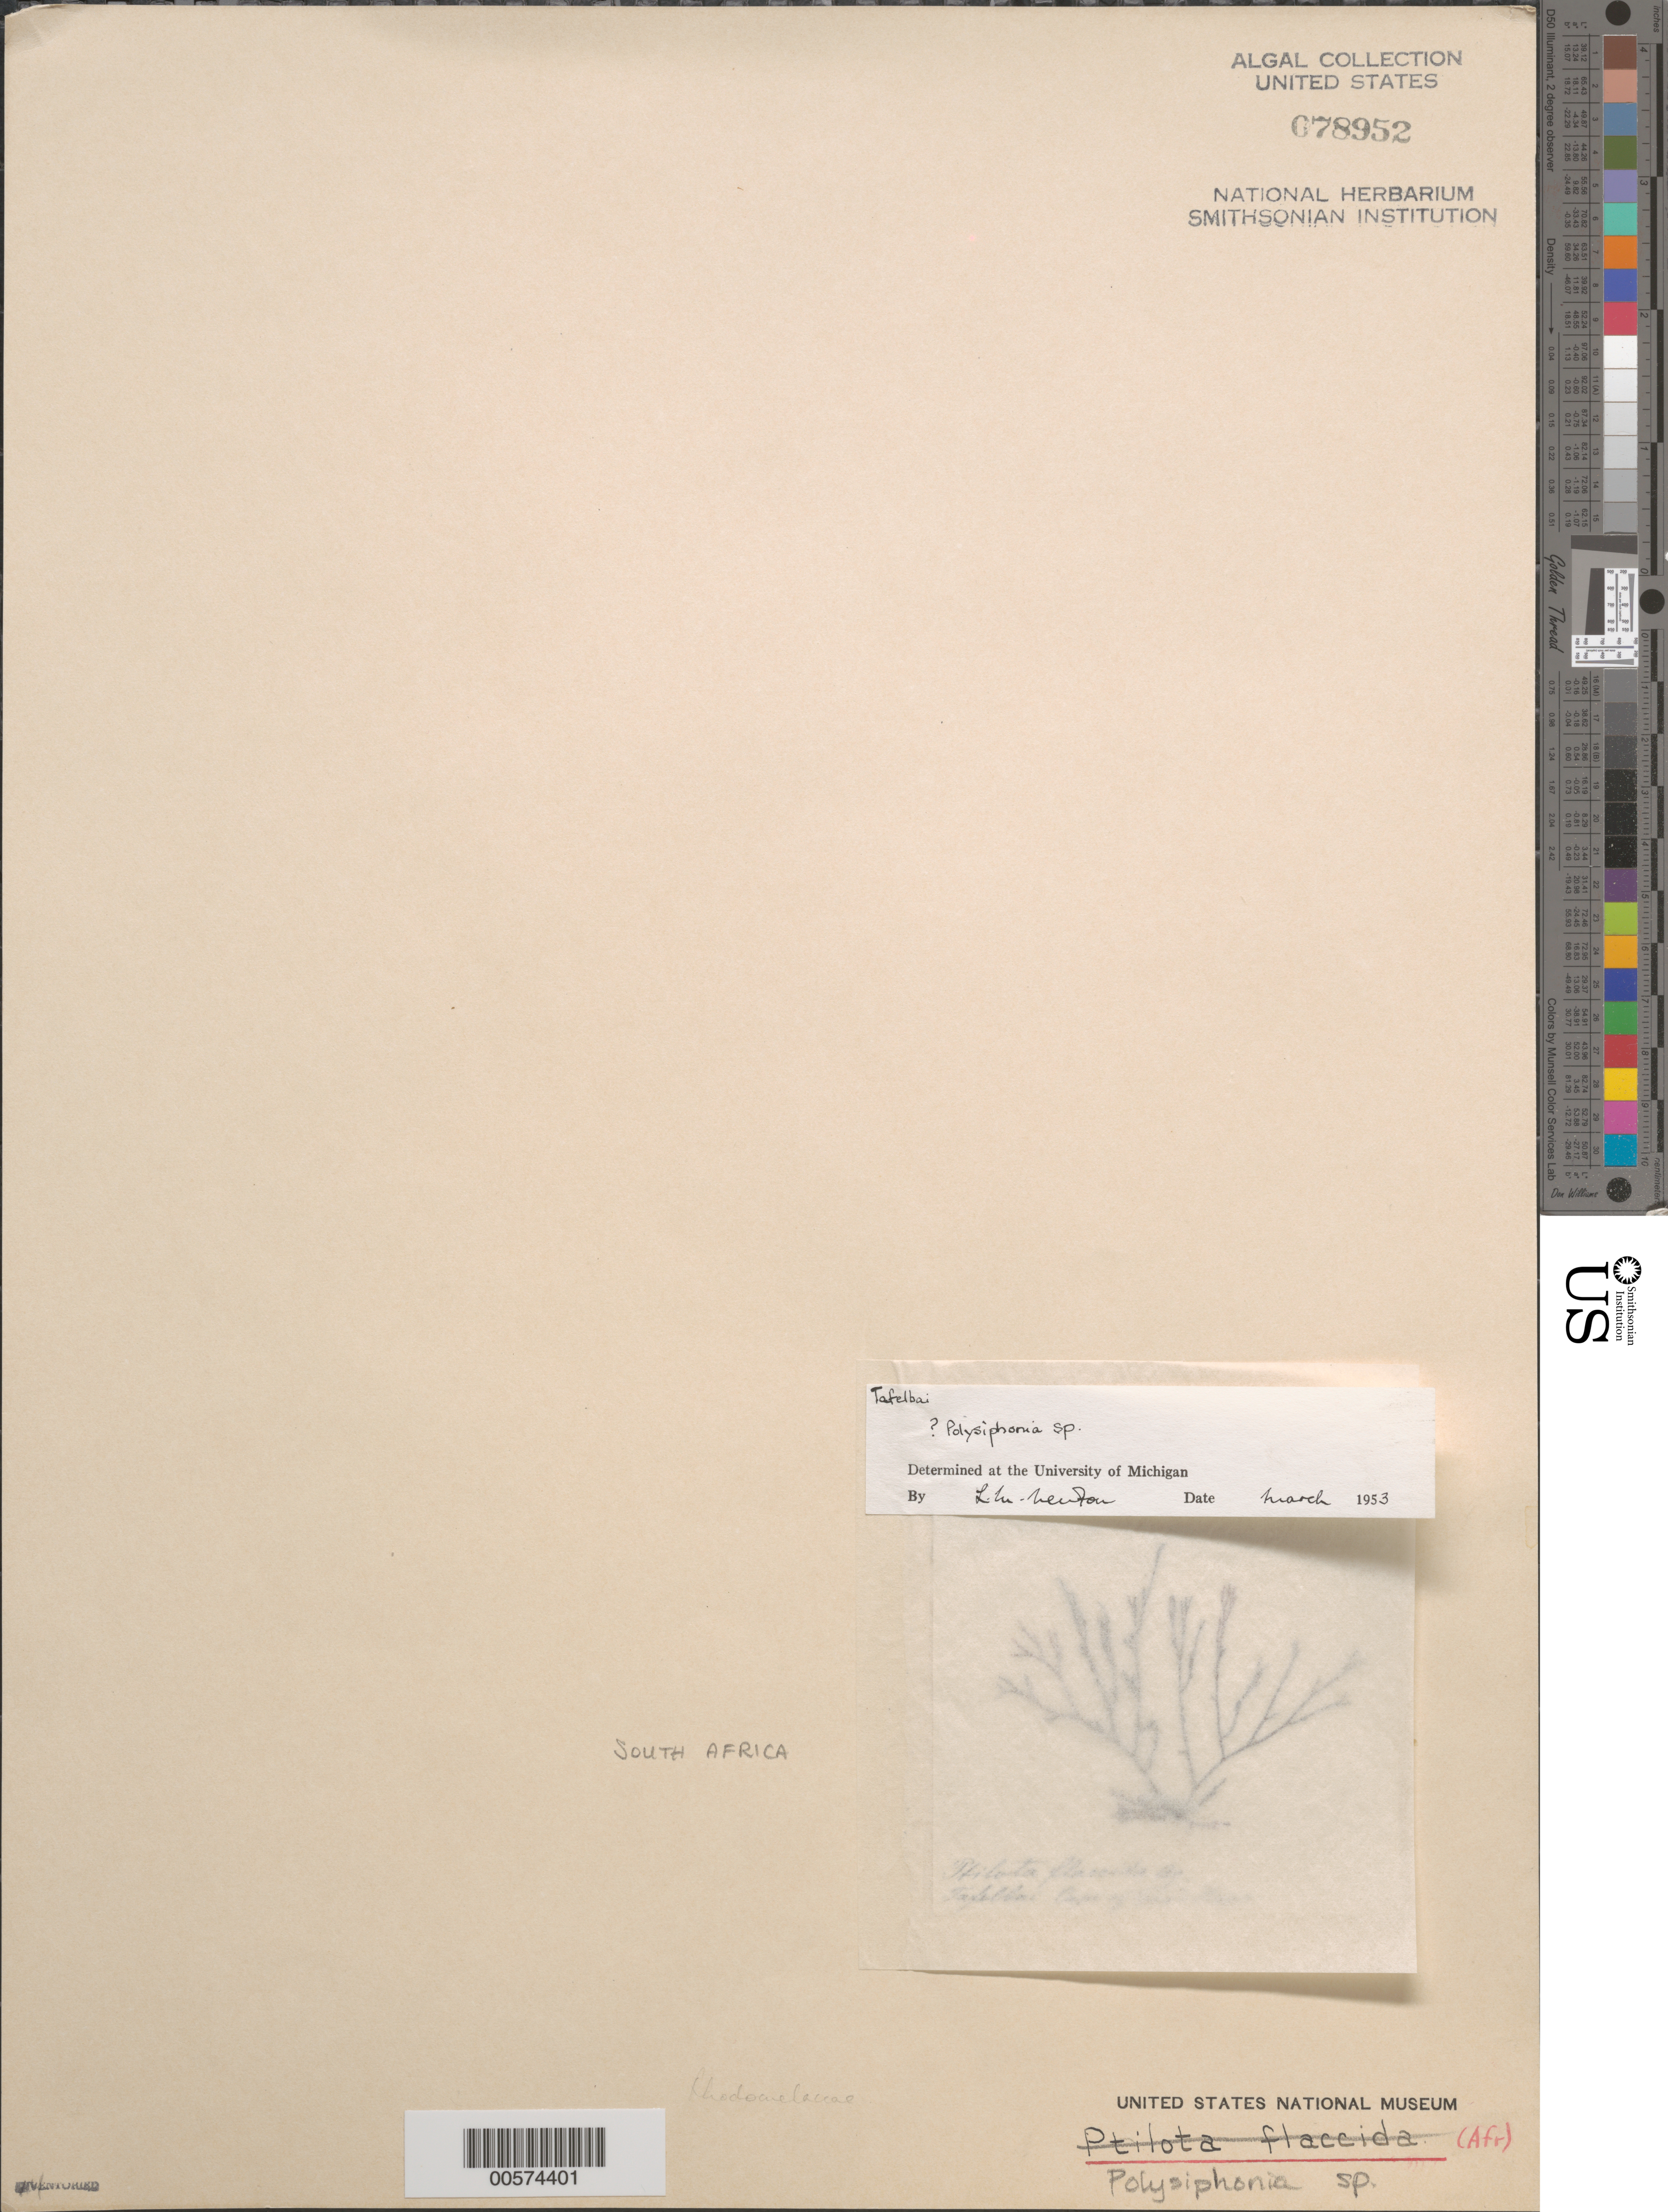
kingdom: Plantae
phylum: Rhodophyta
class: Florideophyceae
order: Ceramiales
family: Rhodomelaceae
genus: Polysiphonia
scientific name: Polysiphonia sp.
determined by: Newton, Linda M.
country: South Africa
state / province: Western Cape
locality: Table bay (tafelbai), cape of good hope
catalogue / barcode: US 78952